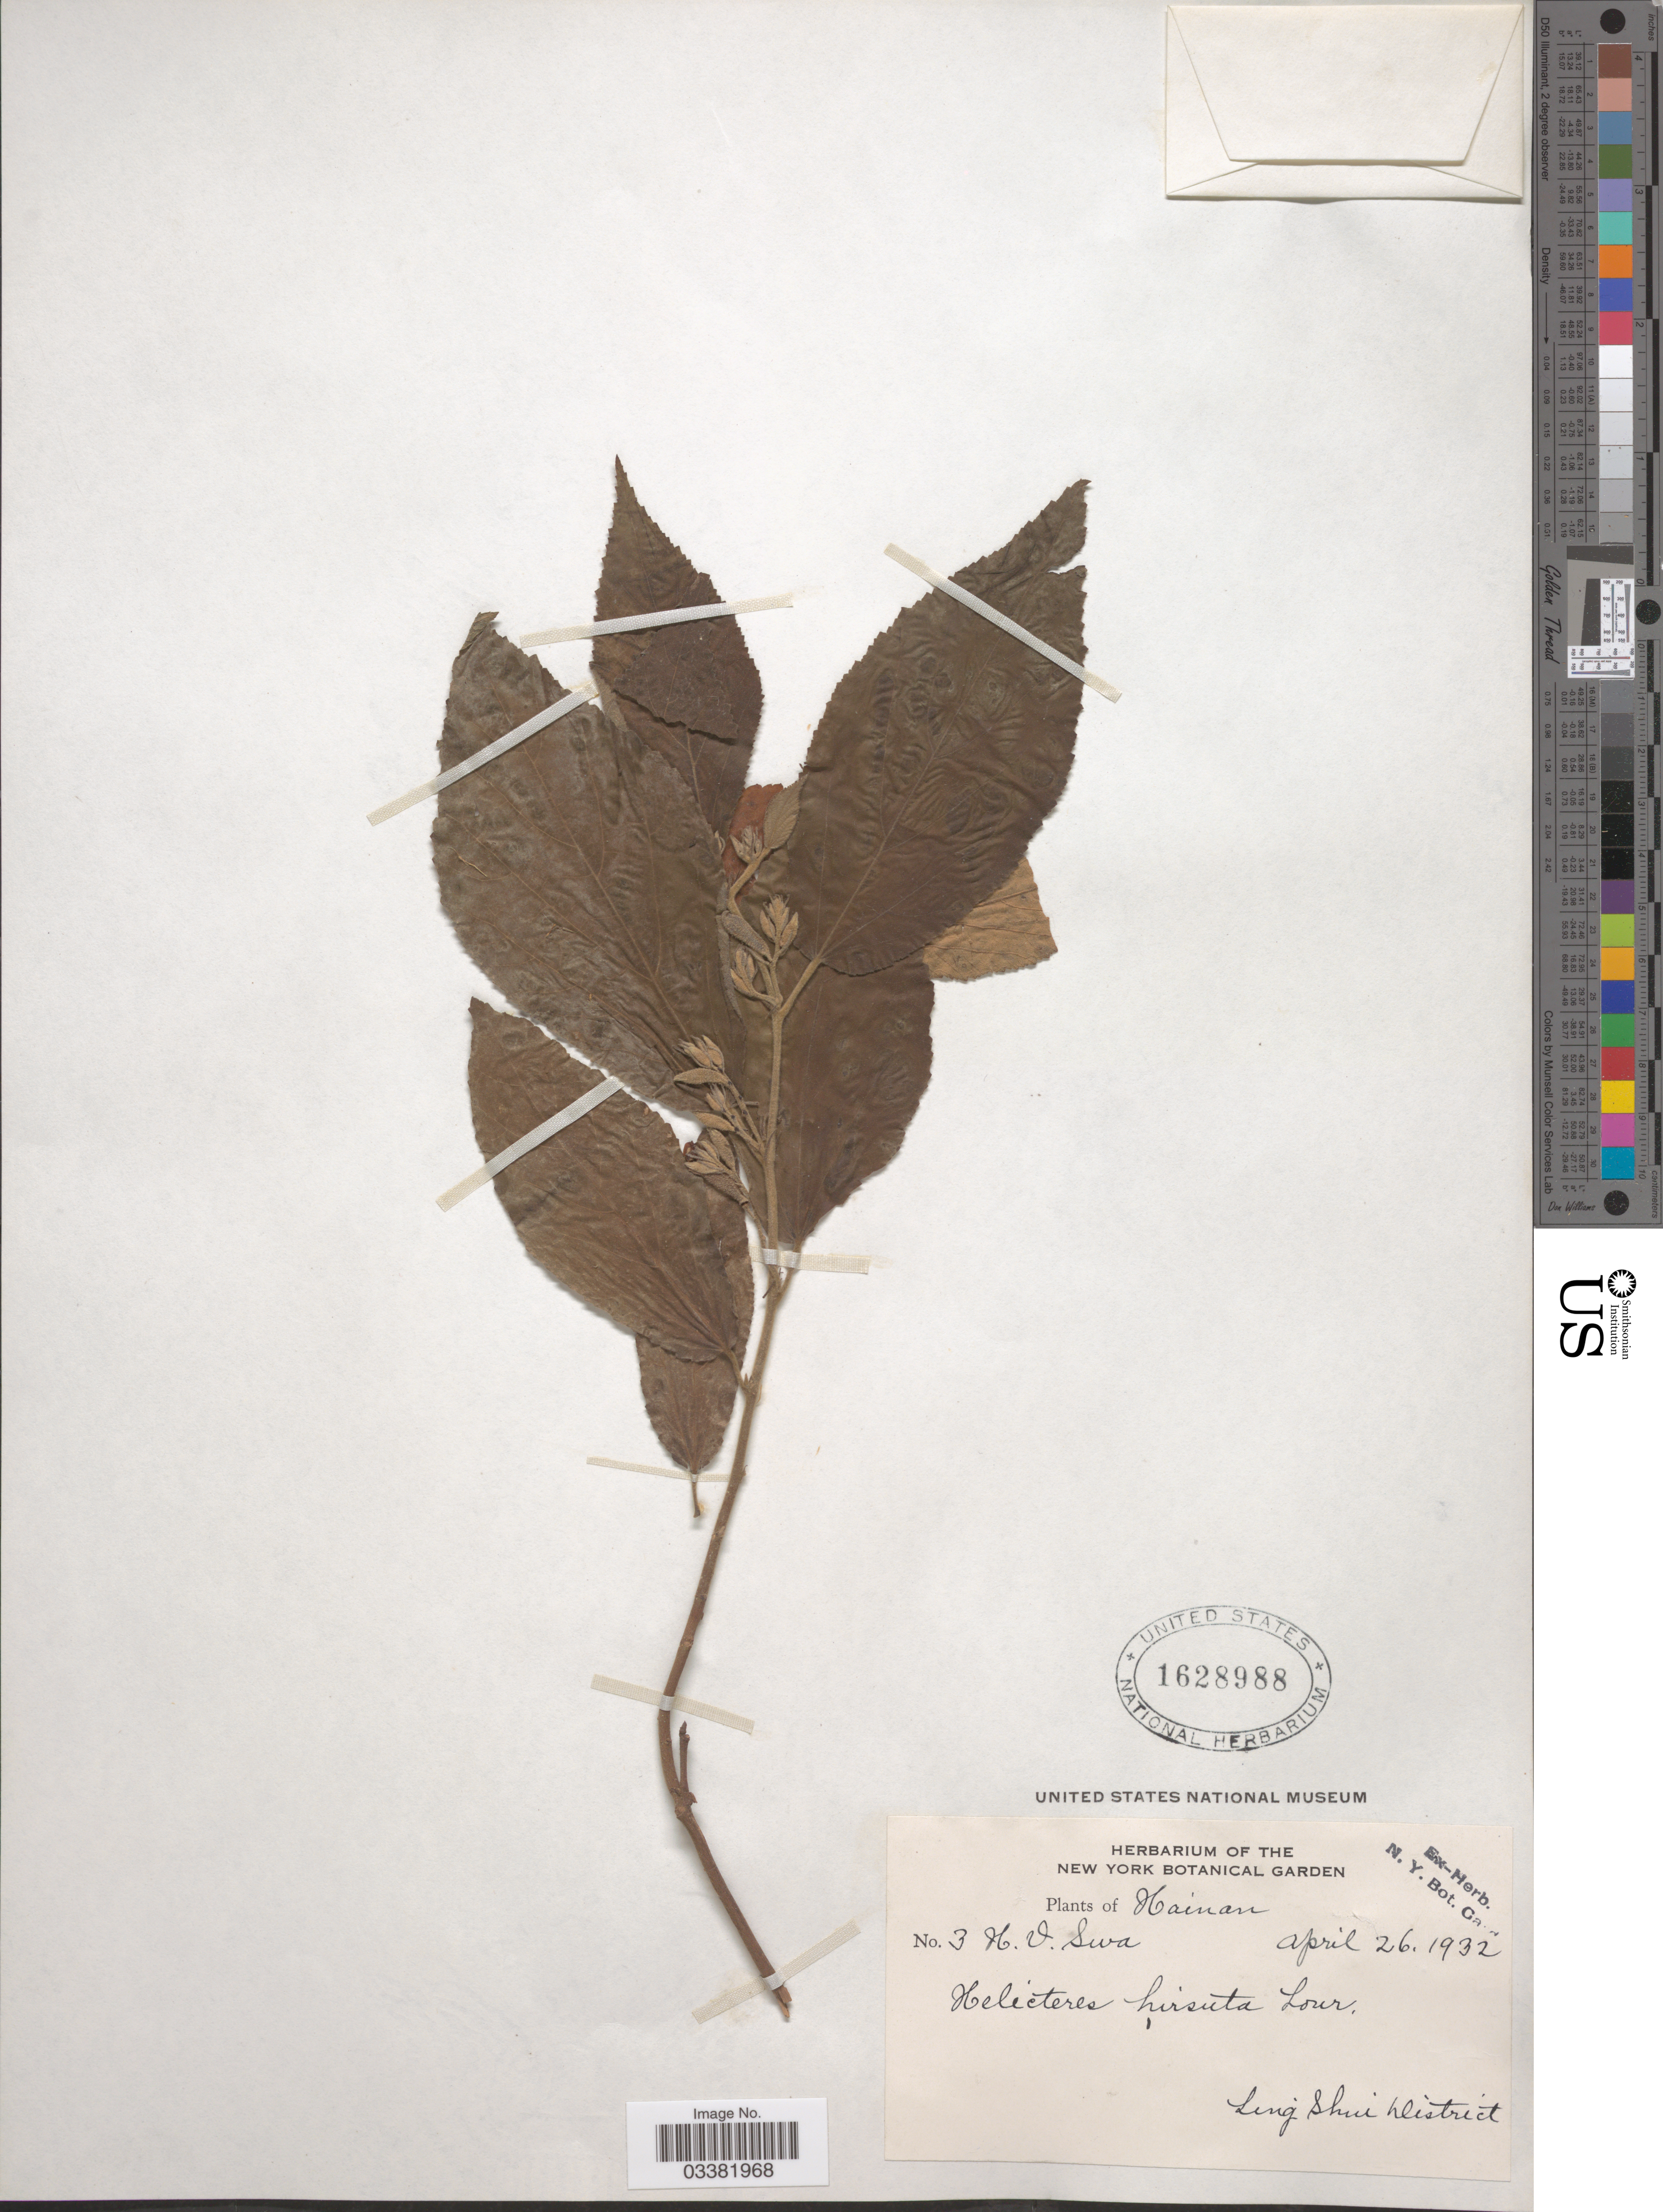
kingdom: Plantae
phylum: Tracheophyta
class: Magnoliopsida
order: Malvales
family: Malvaceae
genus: Helicteres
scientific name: Helicteres hirsuta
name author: Lour.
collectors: H. Swa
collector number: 376*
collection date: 1932-04-26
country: China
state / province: Hainan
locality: Ling Shui District.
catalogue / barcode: US 1628988